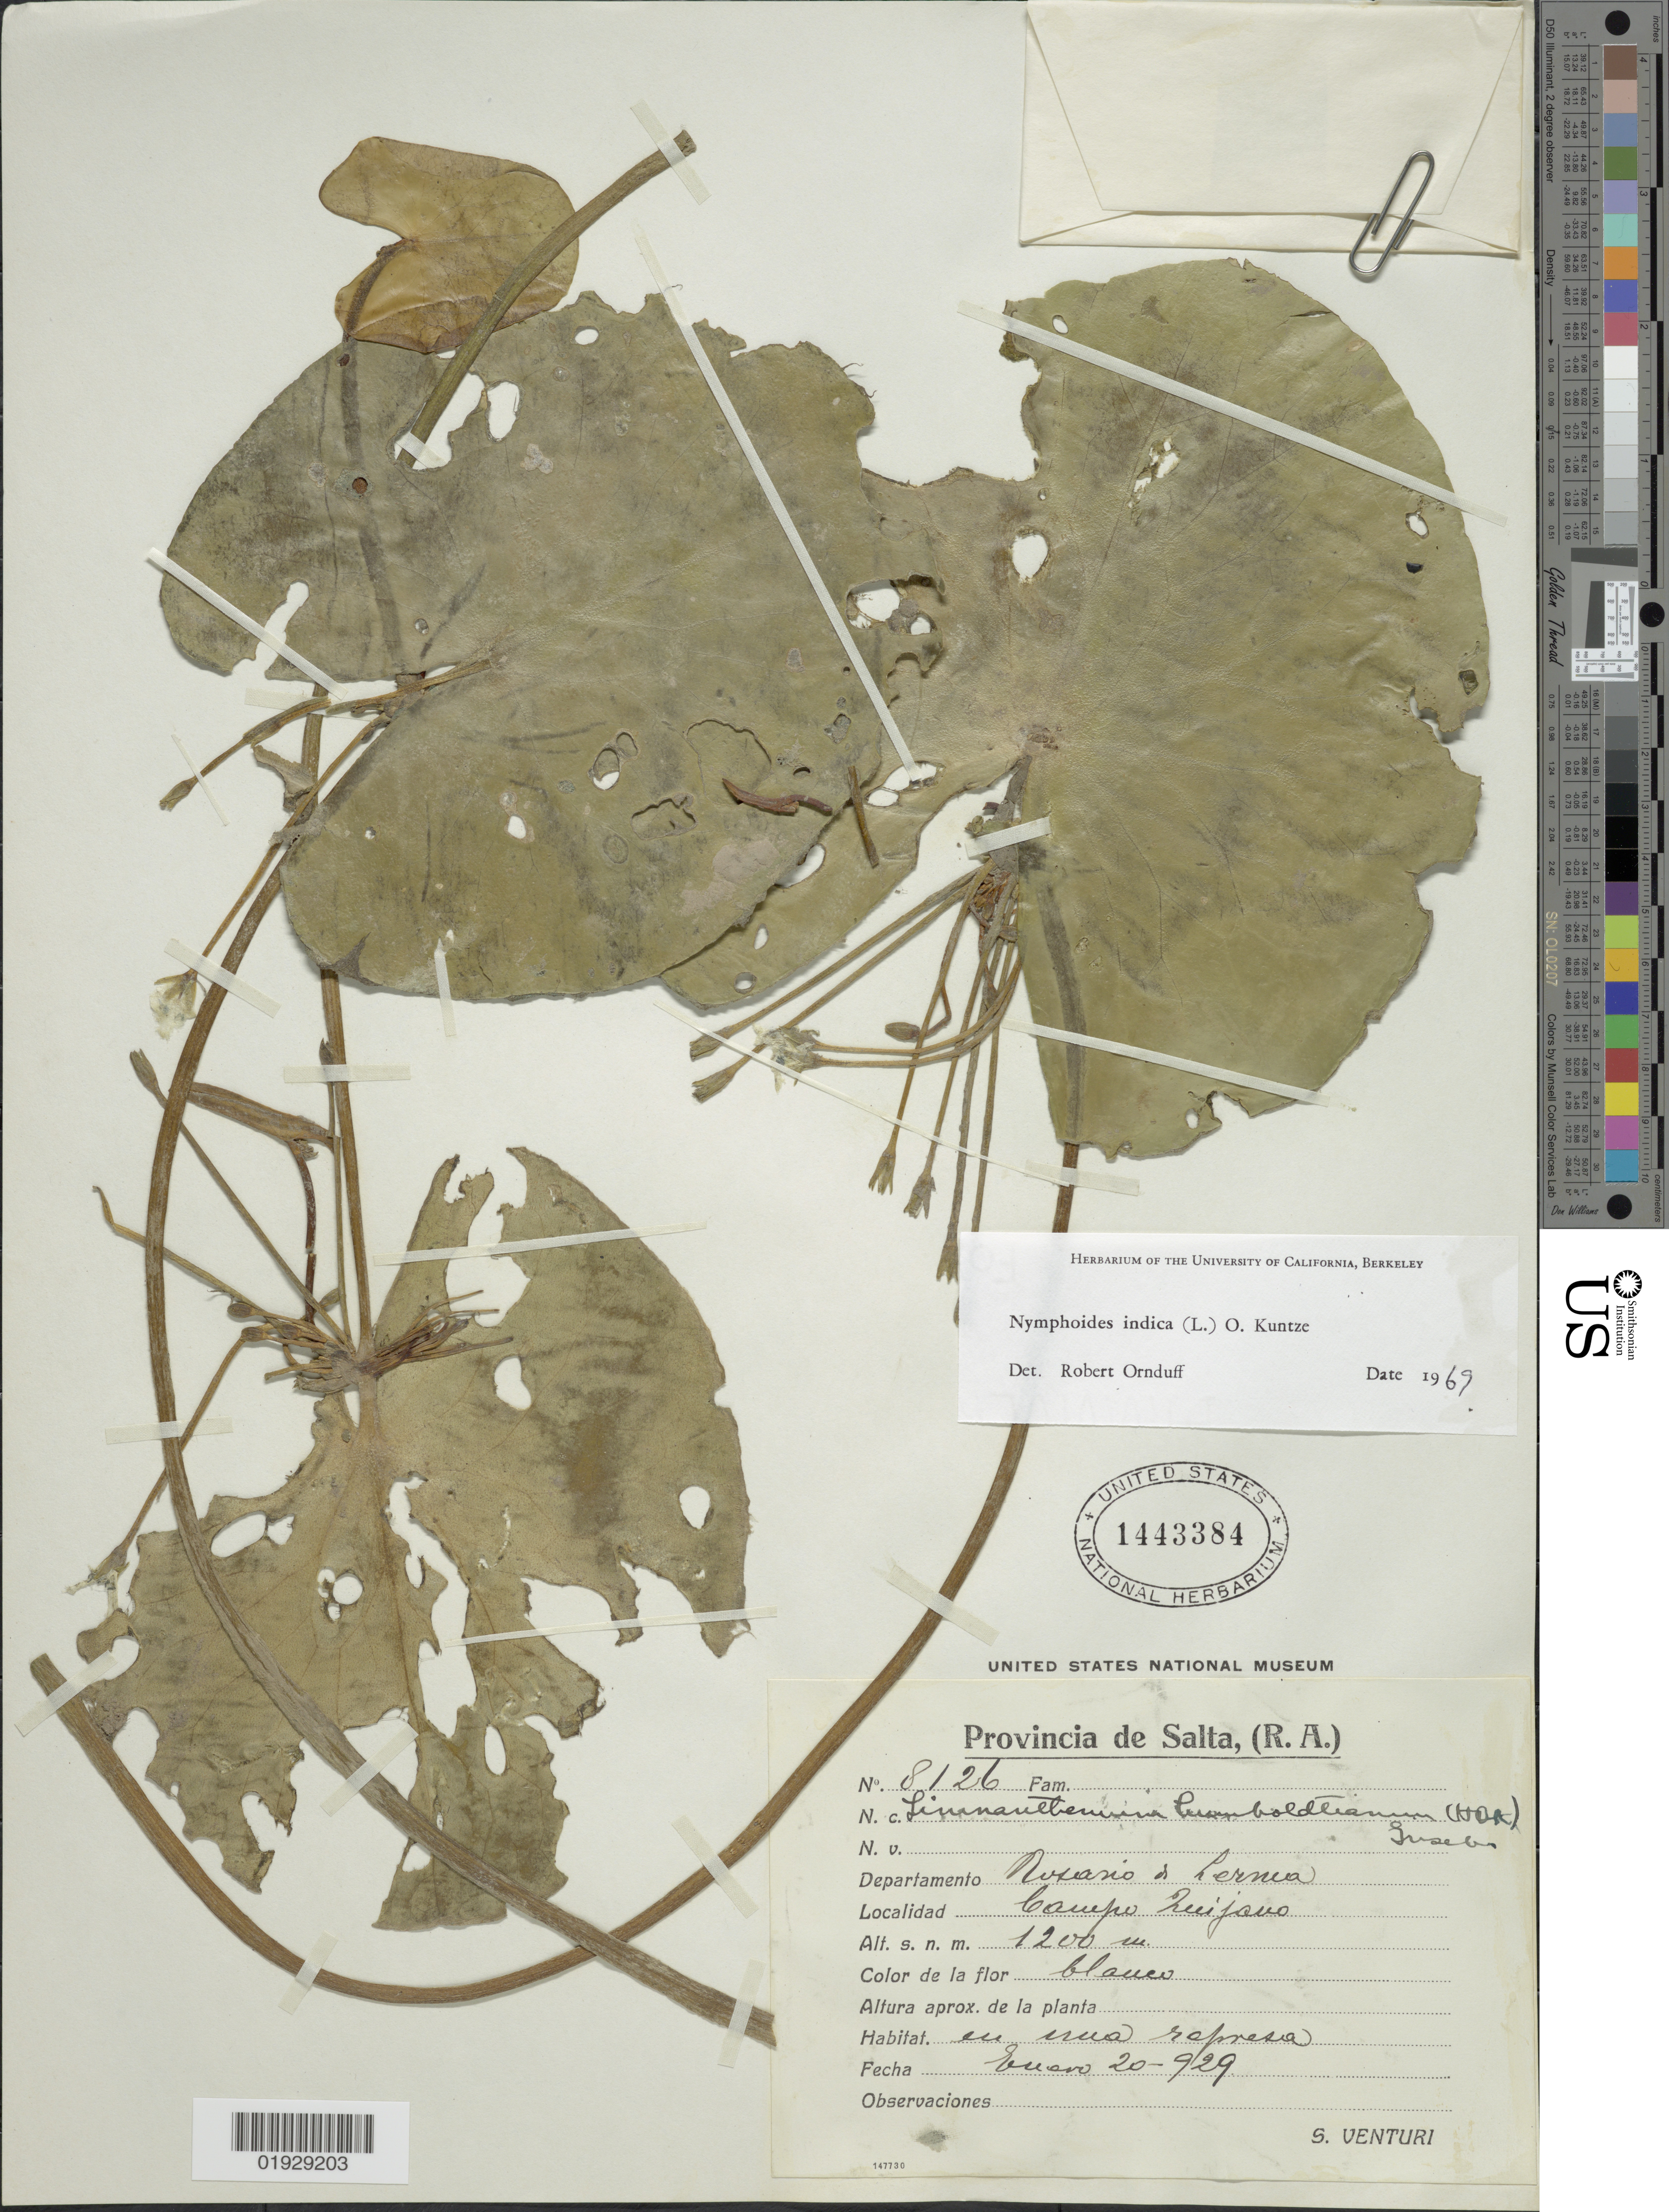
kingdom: Plantae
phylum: Tracheophyta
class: Magnoliopsida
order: Asterales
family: Menyanthaceae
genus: Nymphoides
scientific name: Nymphoides indica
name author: (L.) Kuntze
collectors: S. Venturi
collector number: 8126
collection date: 1929-01-20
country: Argentina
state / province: Salta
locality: (R.A.). Departamento Rosario de Lerma. Campo Quijano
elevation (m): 1200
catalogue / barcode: US 1443384